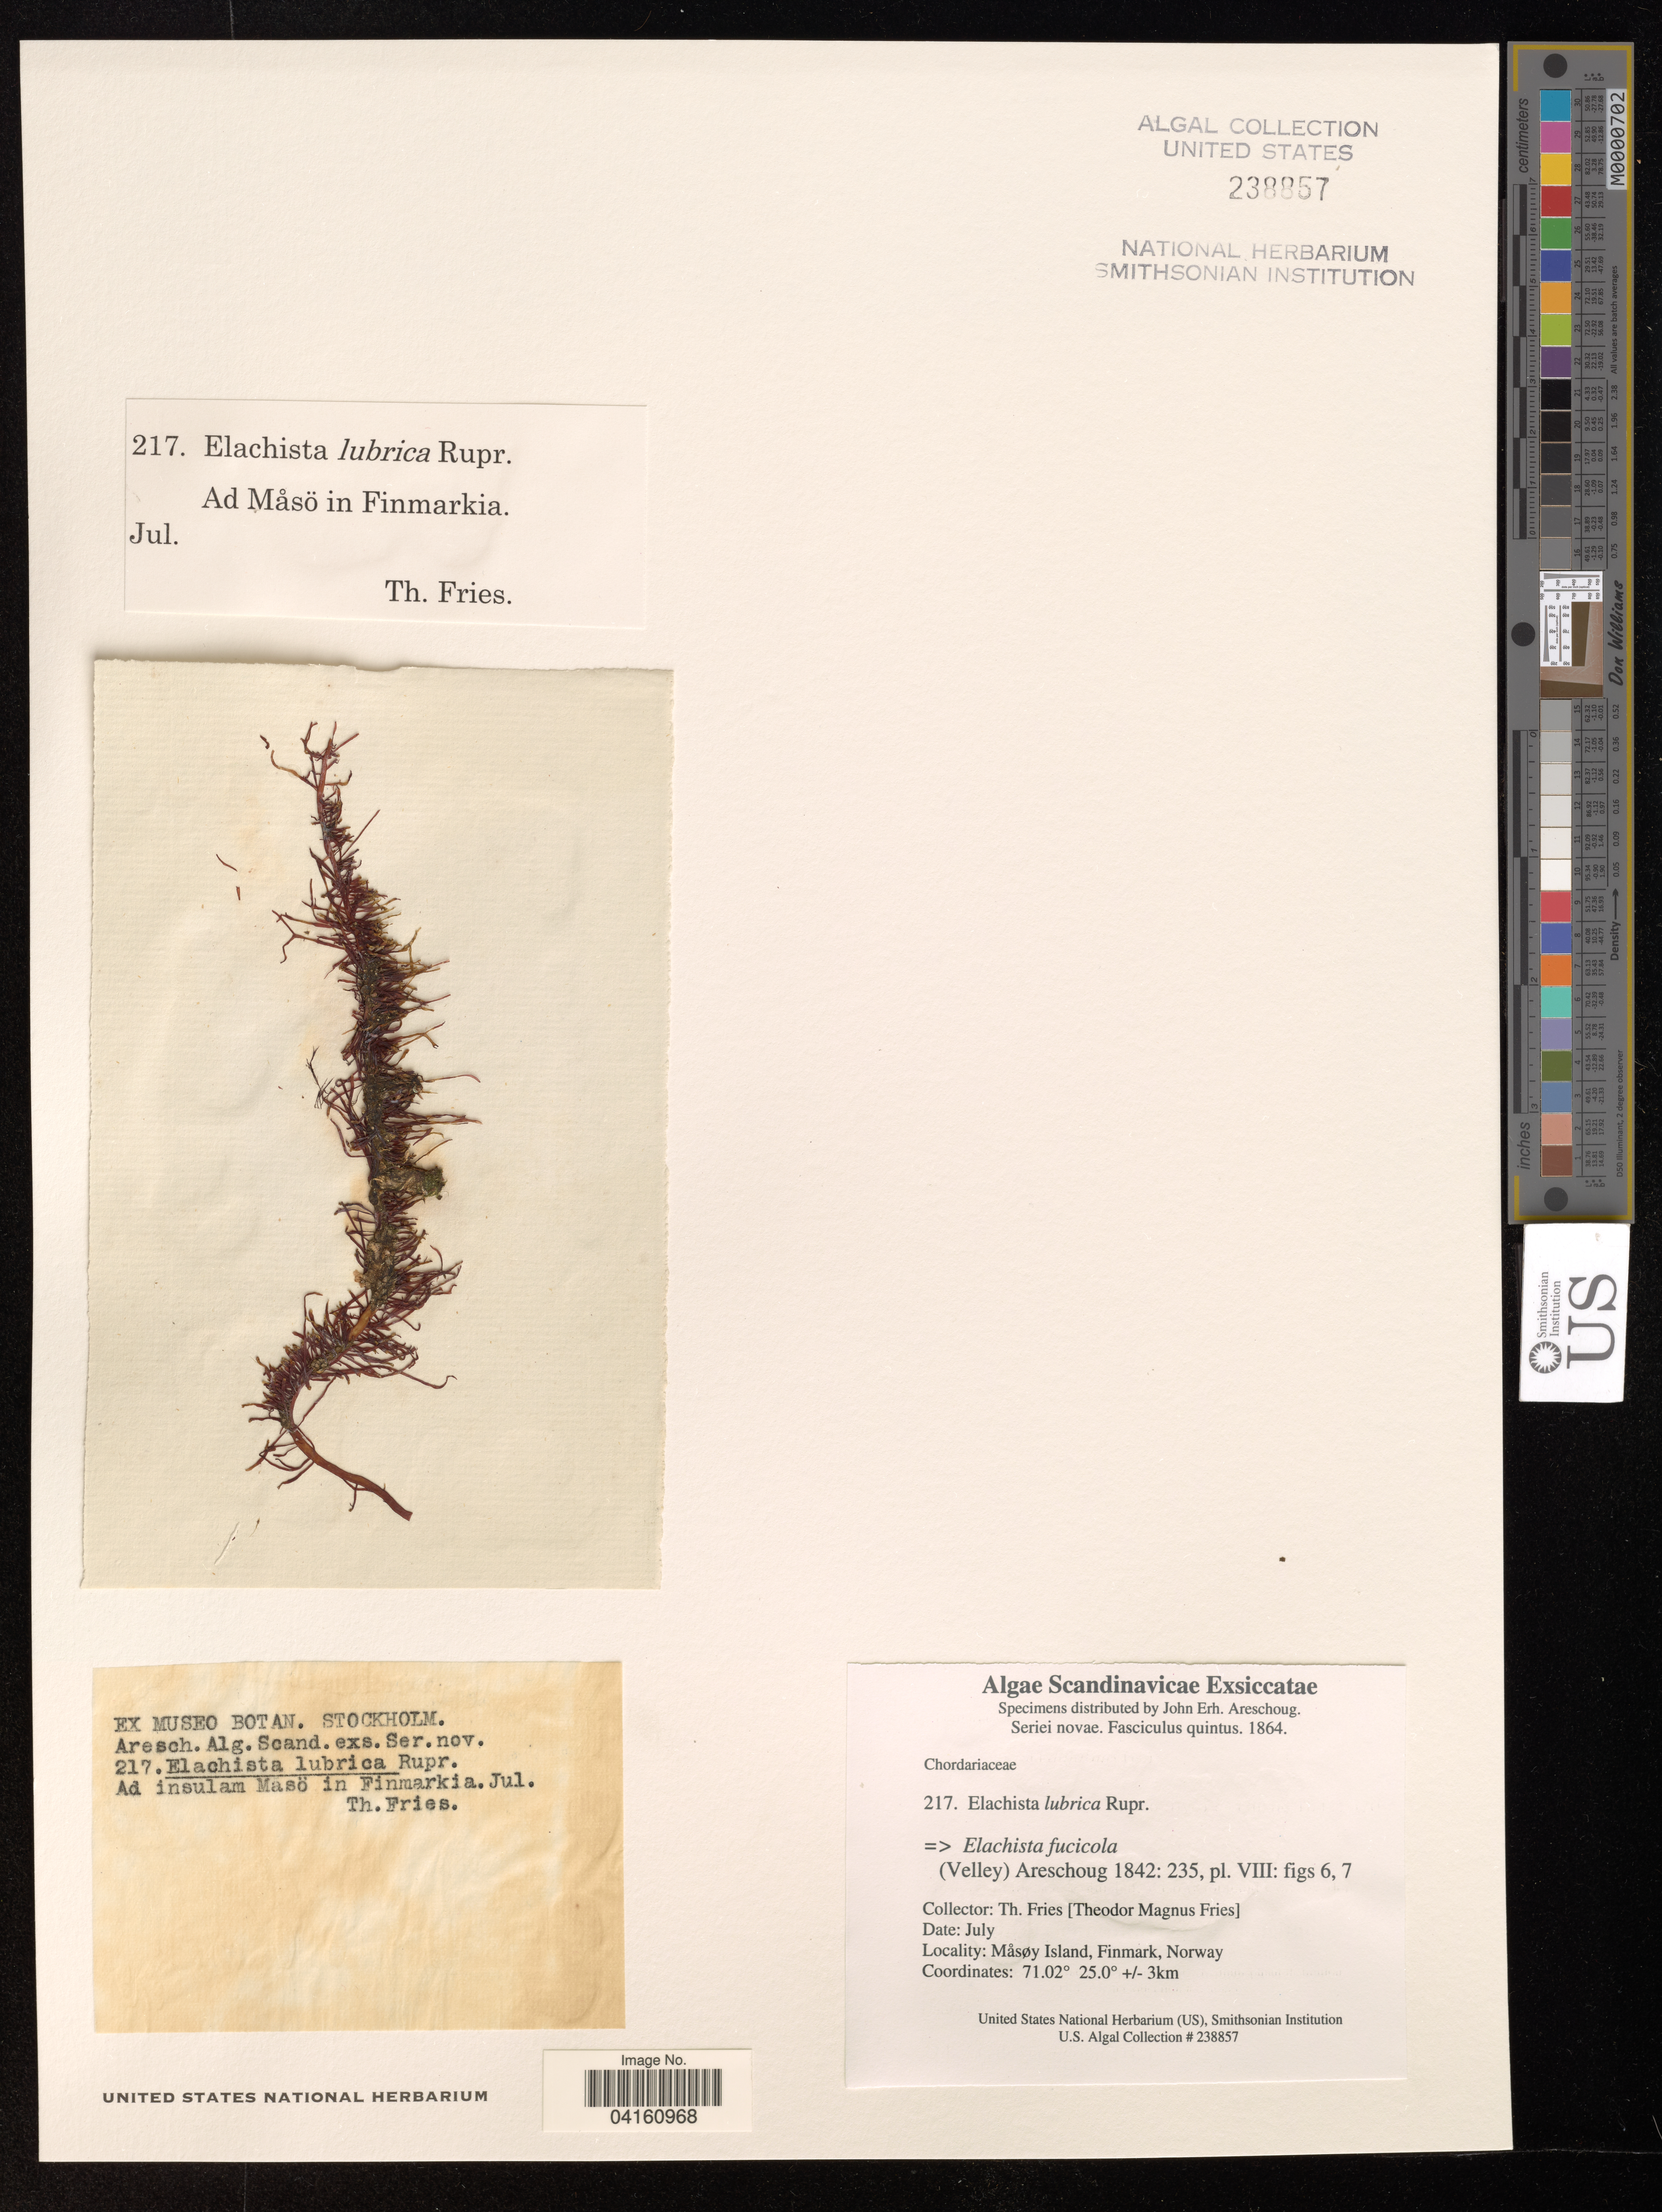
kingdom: Chromista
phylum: Ochrophyta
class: Phaeophyceae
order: Ectocarpales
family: Chordariaceae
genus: Elachista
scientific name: Elachista fucicola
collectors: T. Fries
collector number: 217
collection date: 1864-07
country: Norway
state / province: Finnmark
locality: Masoy Island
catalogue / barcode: US 238857